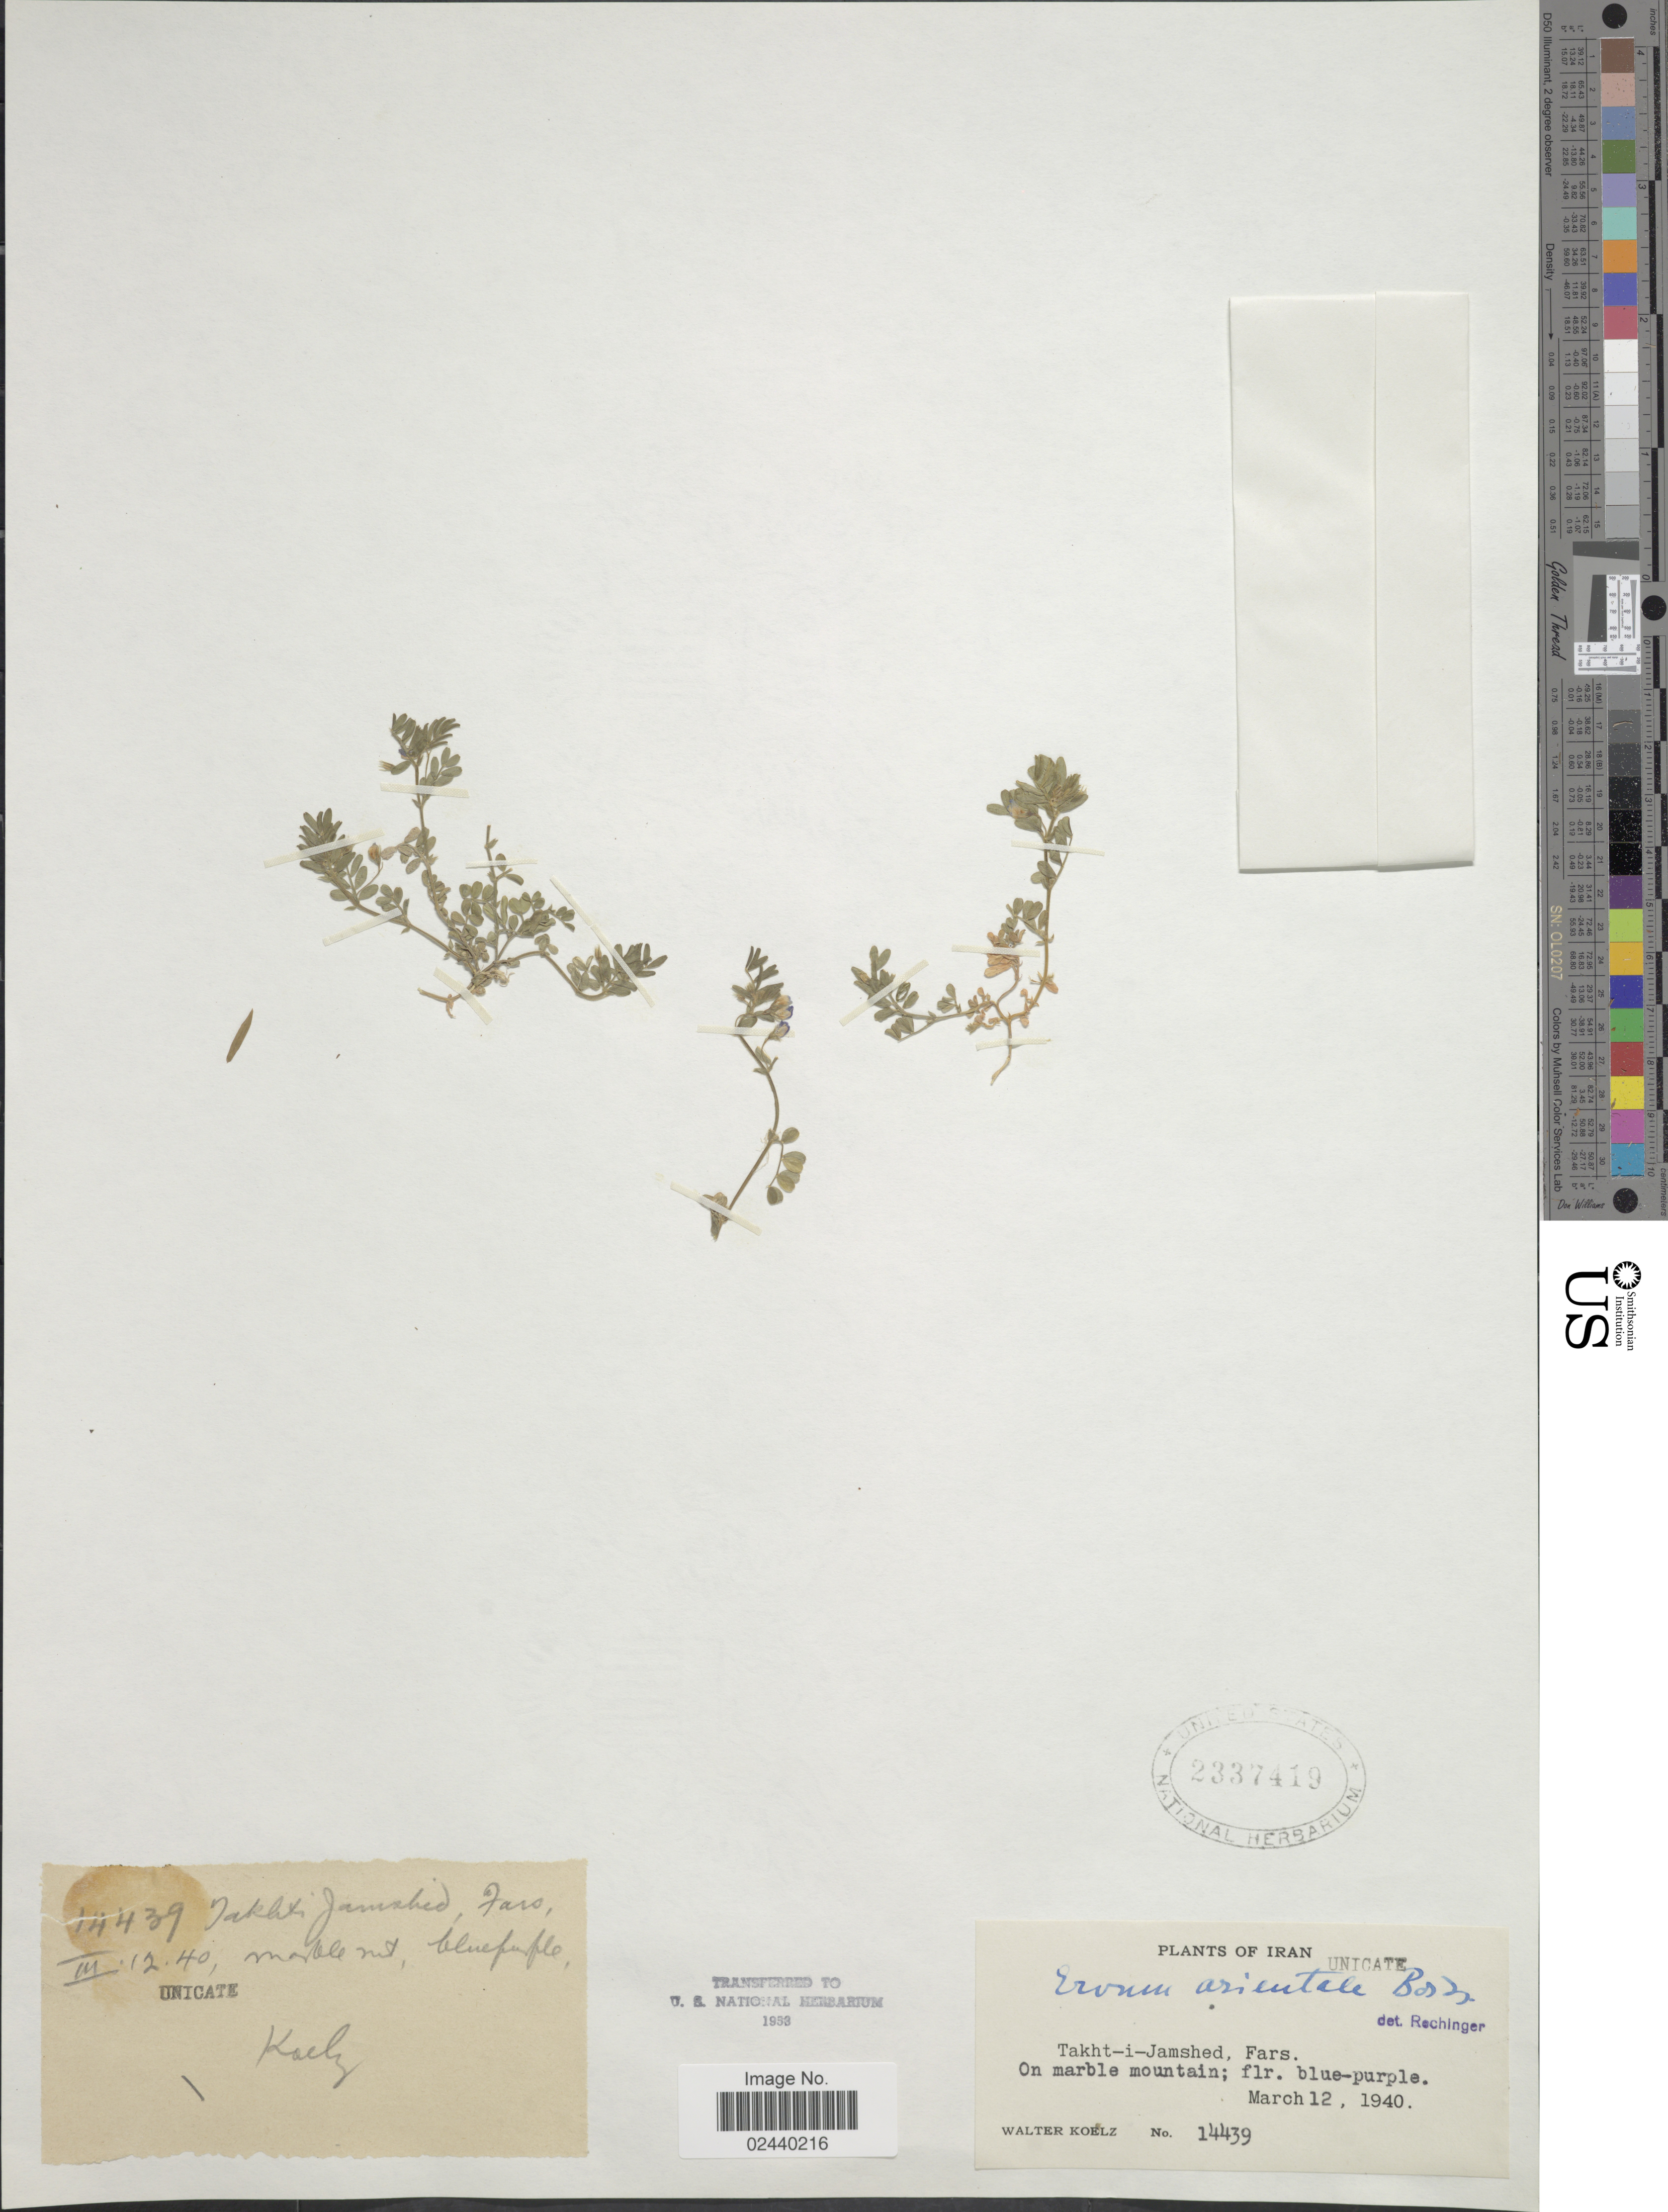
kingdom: Plantae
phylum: Tracheophyta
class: Magnoliopsida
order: Fabales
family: Fabaceae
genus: Vicia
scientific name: Vicia orientalis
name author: (Boiss.) Bég. & Diratz.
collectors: W. N. Koelz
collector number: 14439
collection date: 1940-03-12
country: Iran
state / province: Fars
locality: Takh-i-Jamshed, on marble mountain.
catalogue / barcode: US 2337419